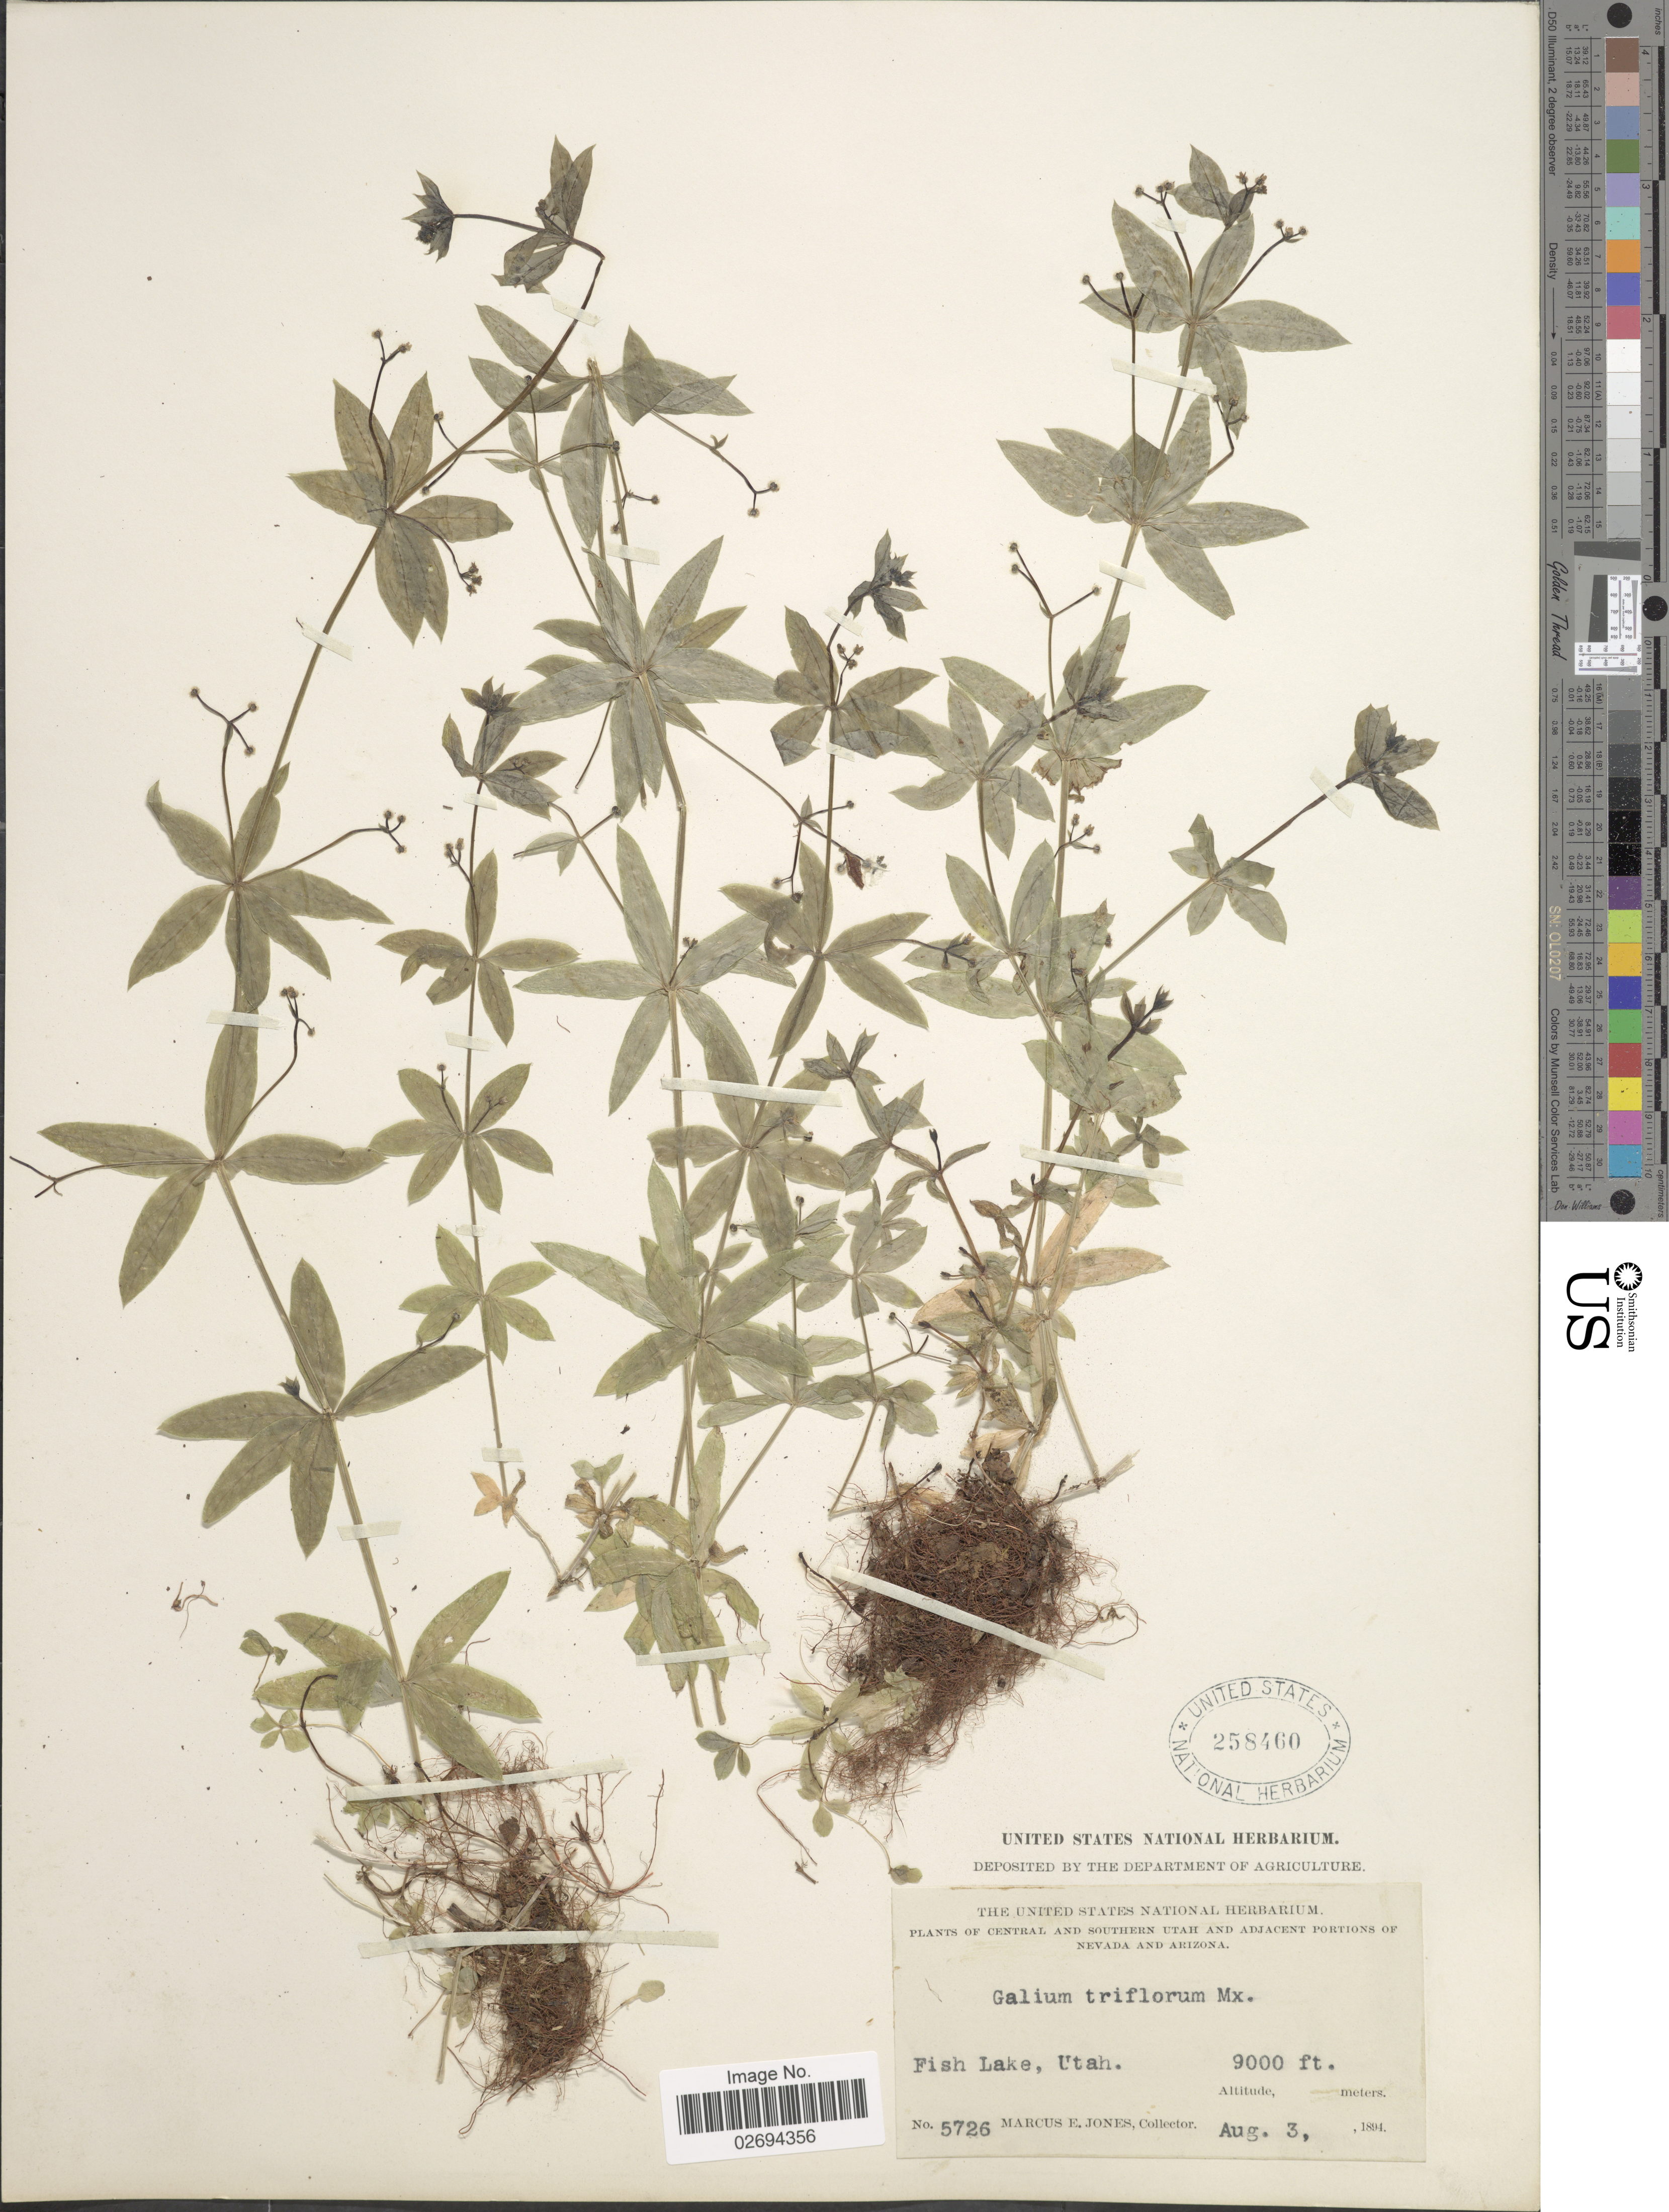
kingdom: Plantae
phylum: Tracheophyta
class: Magnoliopsida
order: Gentianales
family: Rubiaceae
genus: Galium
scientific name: Galium triflorum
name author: Michx.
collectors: M. E. Jones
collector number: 5726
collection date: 1894-08-03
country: United States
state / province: Utah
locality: Central and Southern Utah. Fish Lake.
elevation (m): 2743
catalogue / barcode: US 258460